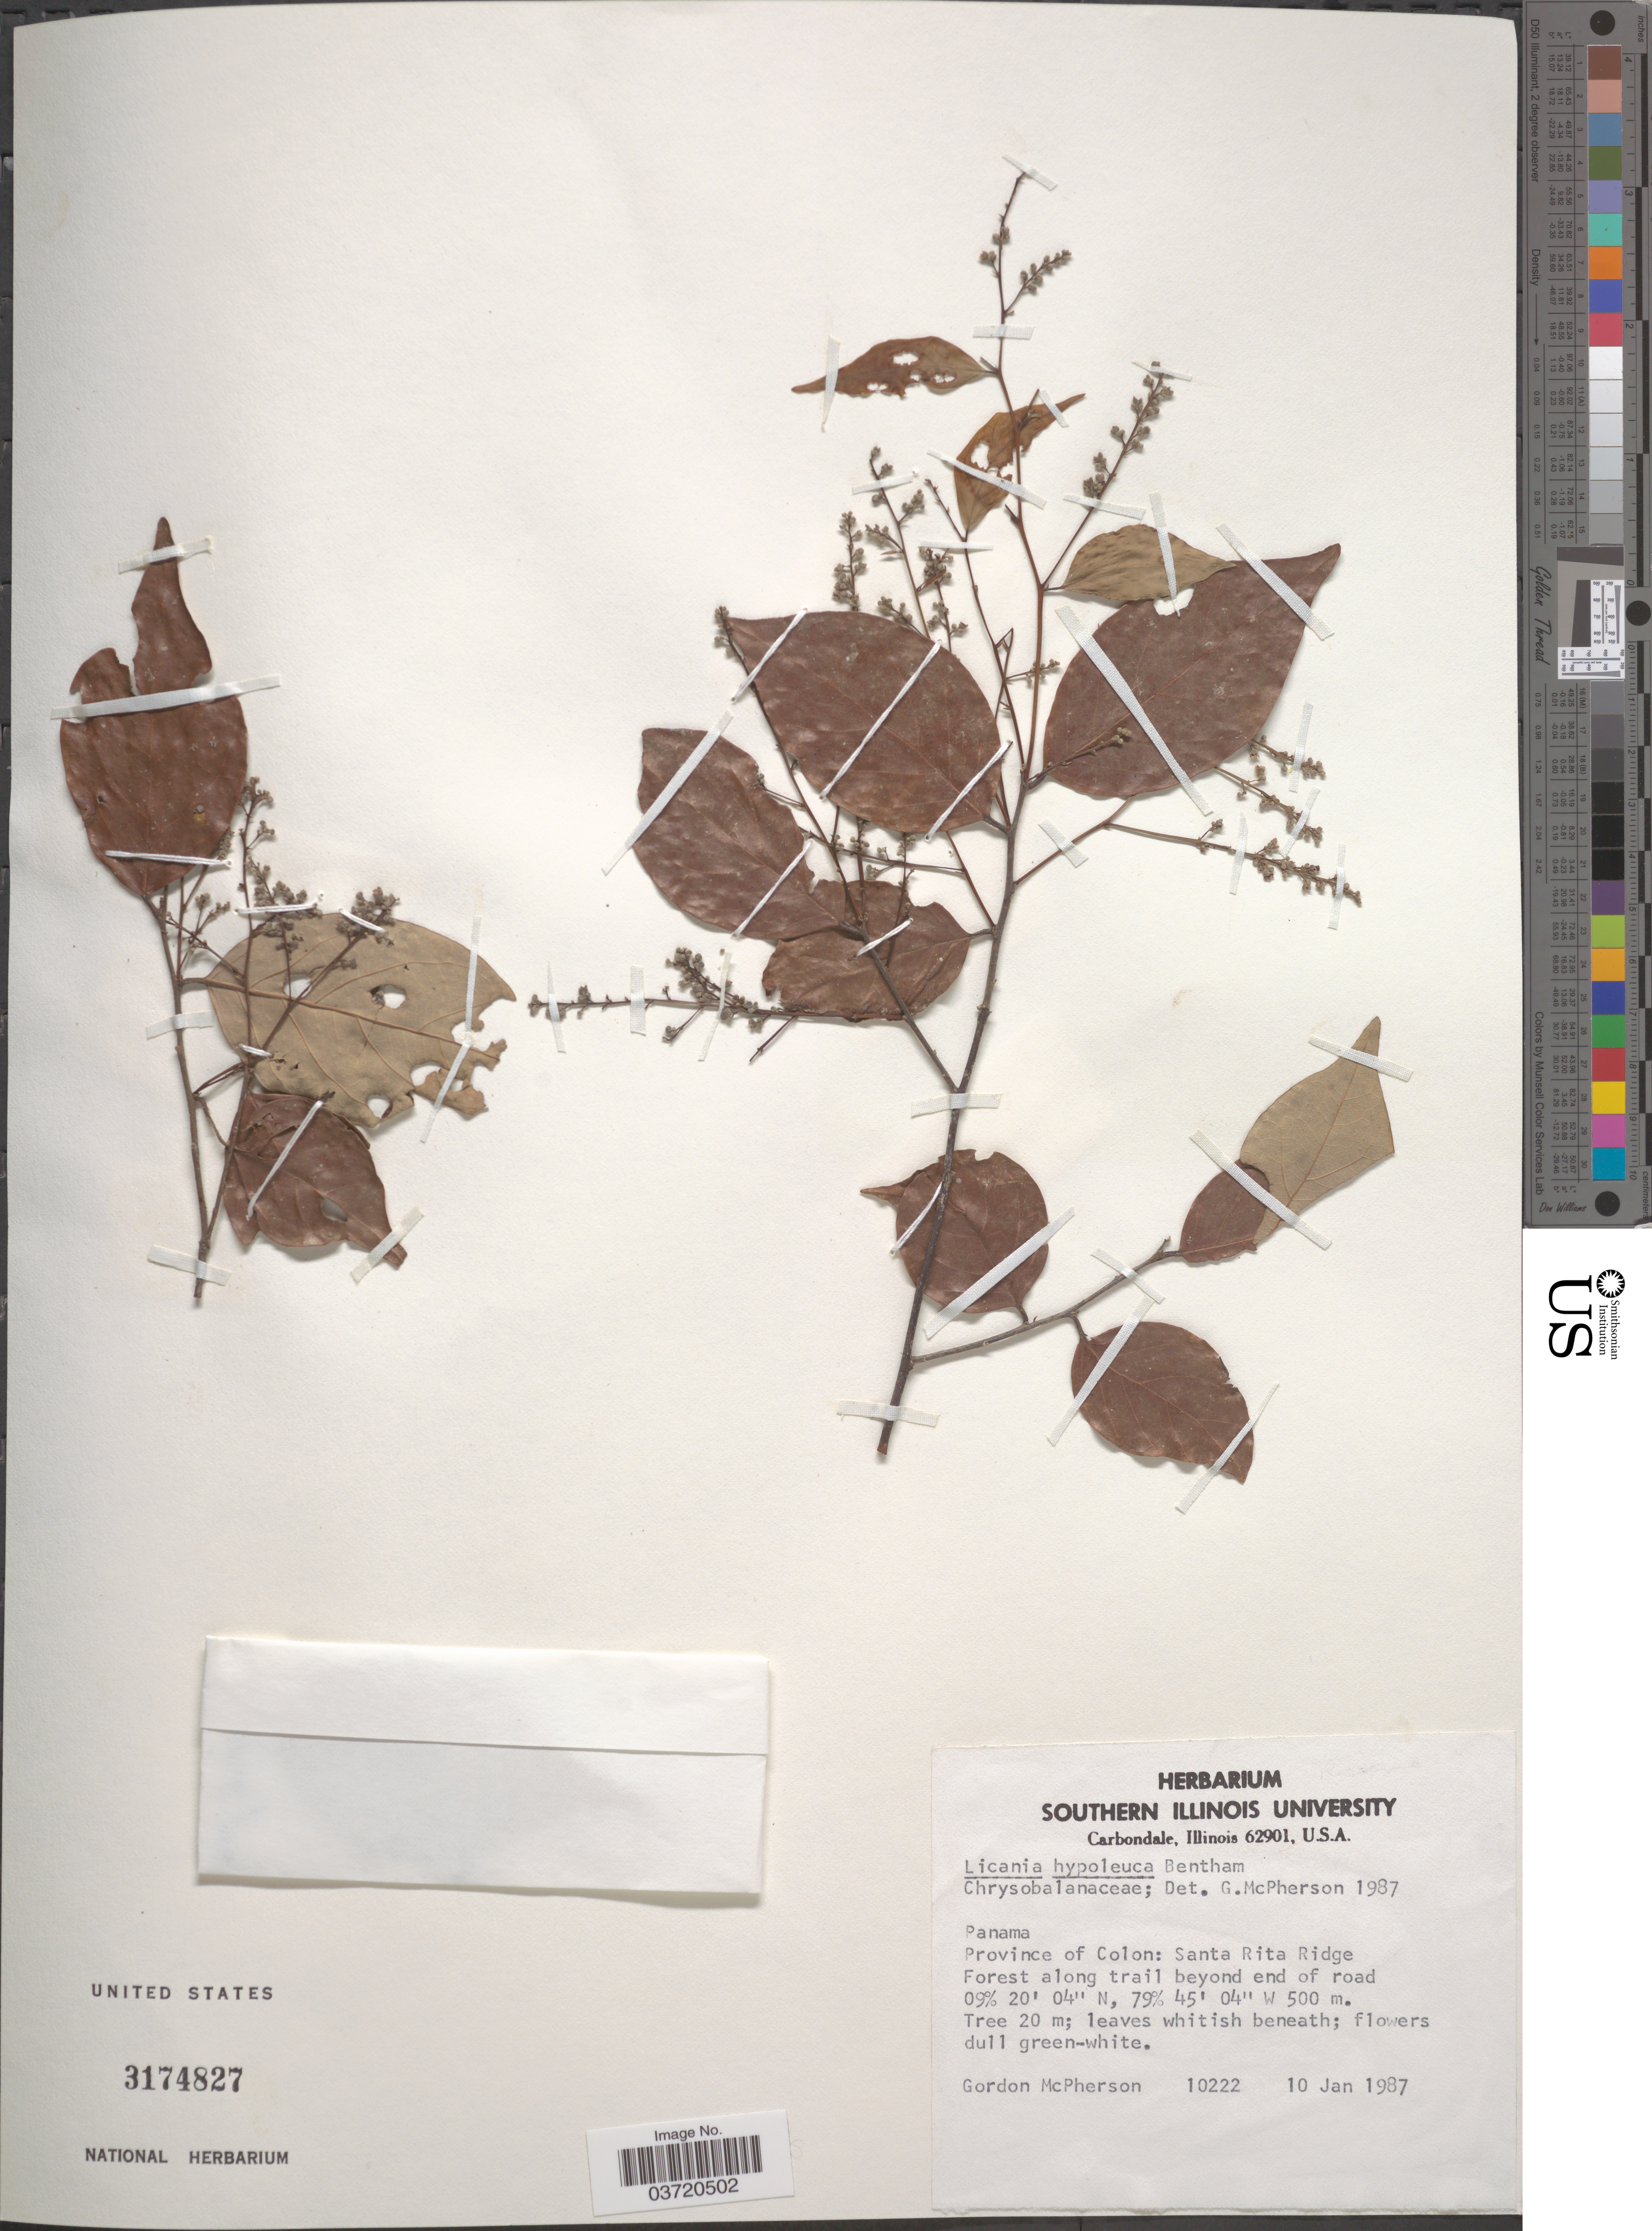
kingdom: Plantae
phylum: Tracheophyta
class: Magnoliopsida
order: Malpighiales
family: Chrysobalanaceae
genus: Licania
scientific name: Licania hypoleuca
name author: Benth.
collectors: G. McPherson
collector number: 10222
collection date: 1987-01-10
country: Panama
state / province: Colón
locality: Santa Rita Ridge Forest along trail beyond end of road.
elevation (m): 500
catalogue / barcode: US 3174827